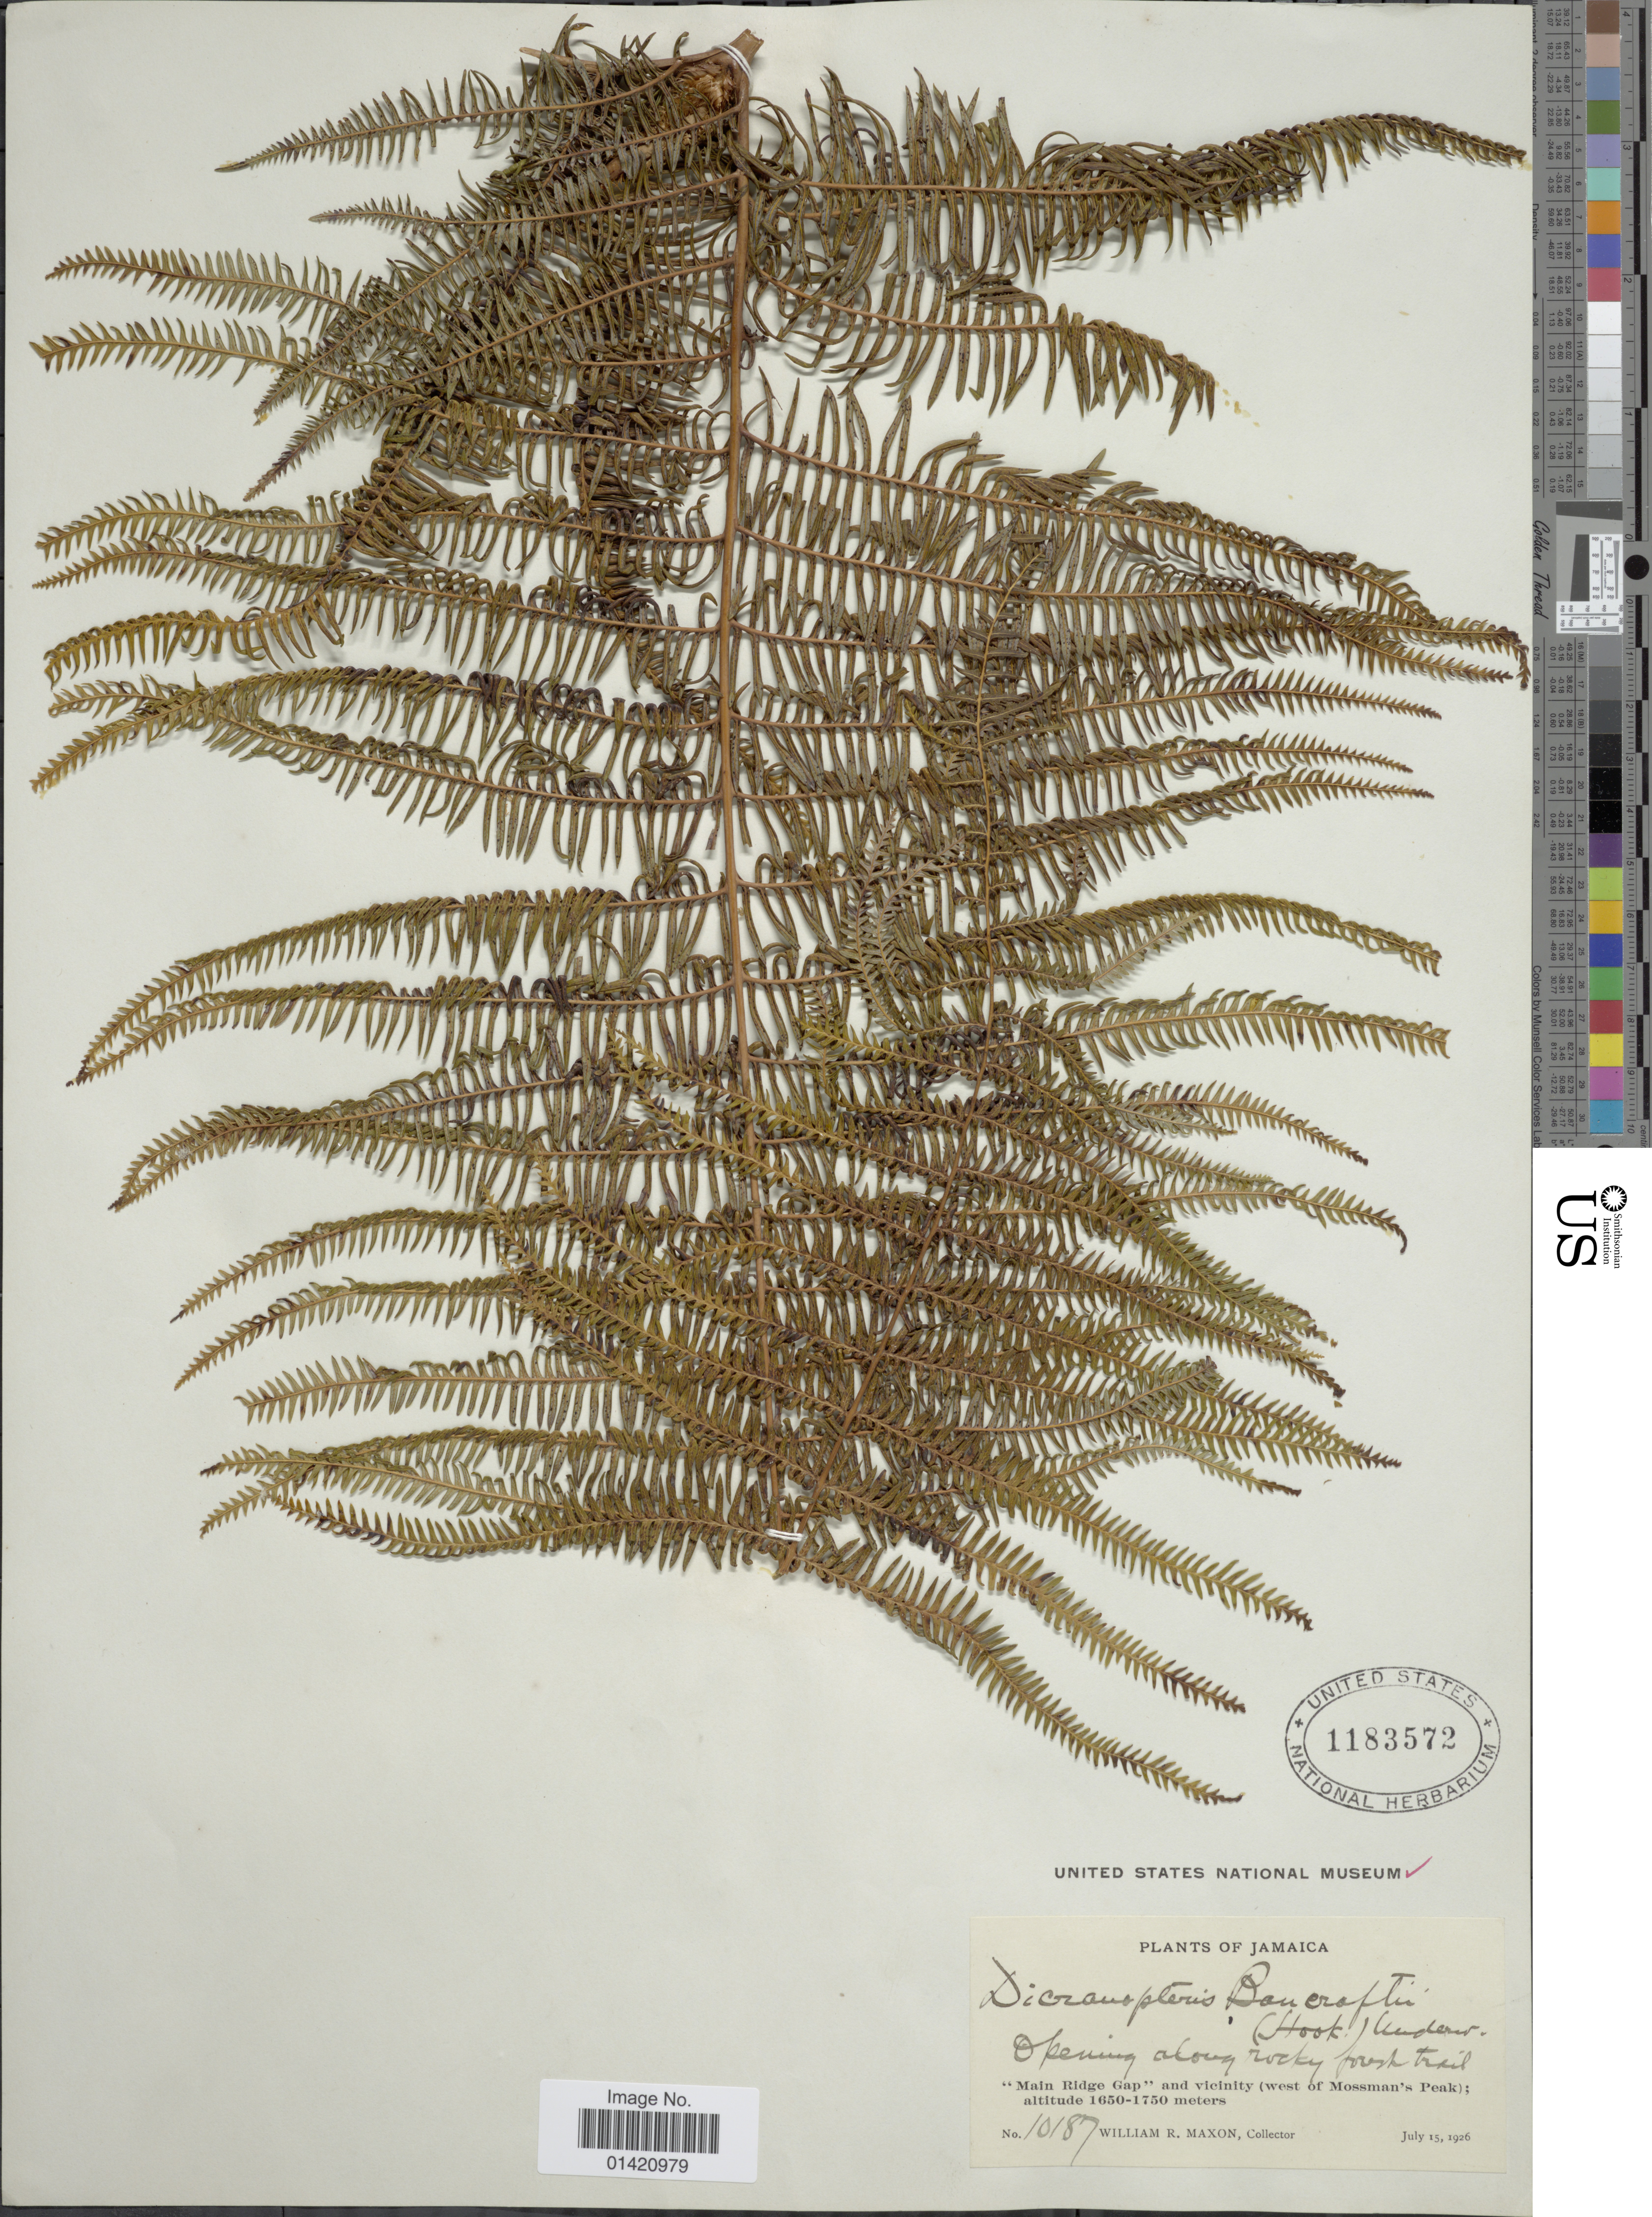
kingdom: Plantae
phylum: Tracheophyta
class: Polypodiopsida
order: Gleicheniales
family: Gleicheniaceae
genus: Diplopterygium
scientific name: Diplopterygium bancroftii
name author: (Hook.) A.R. Sm.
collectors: W. R. Maxon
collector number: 10187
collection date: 1926-07-15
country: Jamaica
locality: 'Main Ridge Gap' and vicinity (west of Mossman's Peak). Opening above rocky forest trail.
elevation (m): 1650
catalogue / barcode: US 1183572